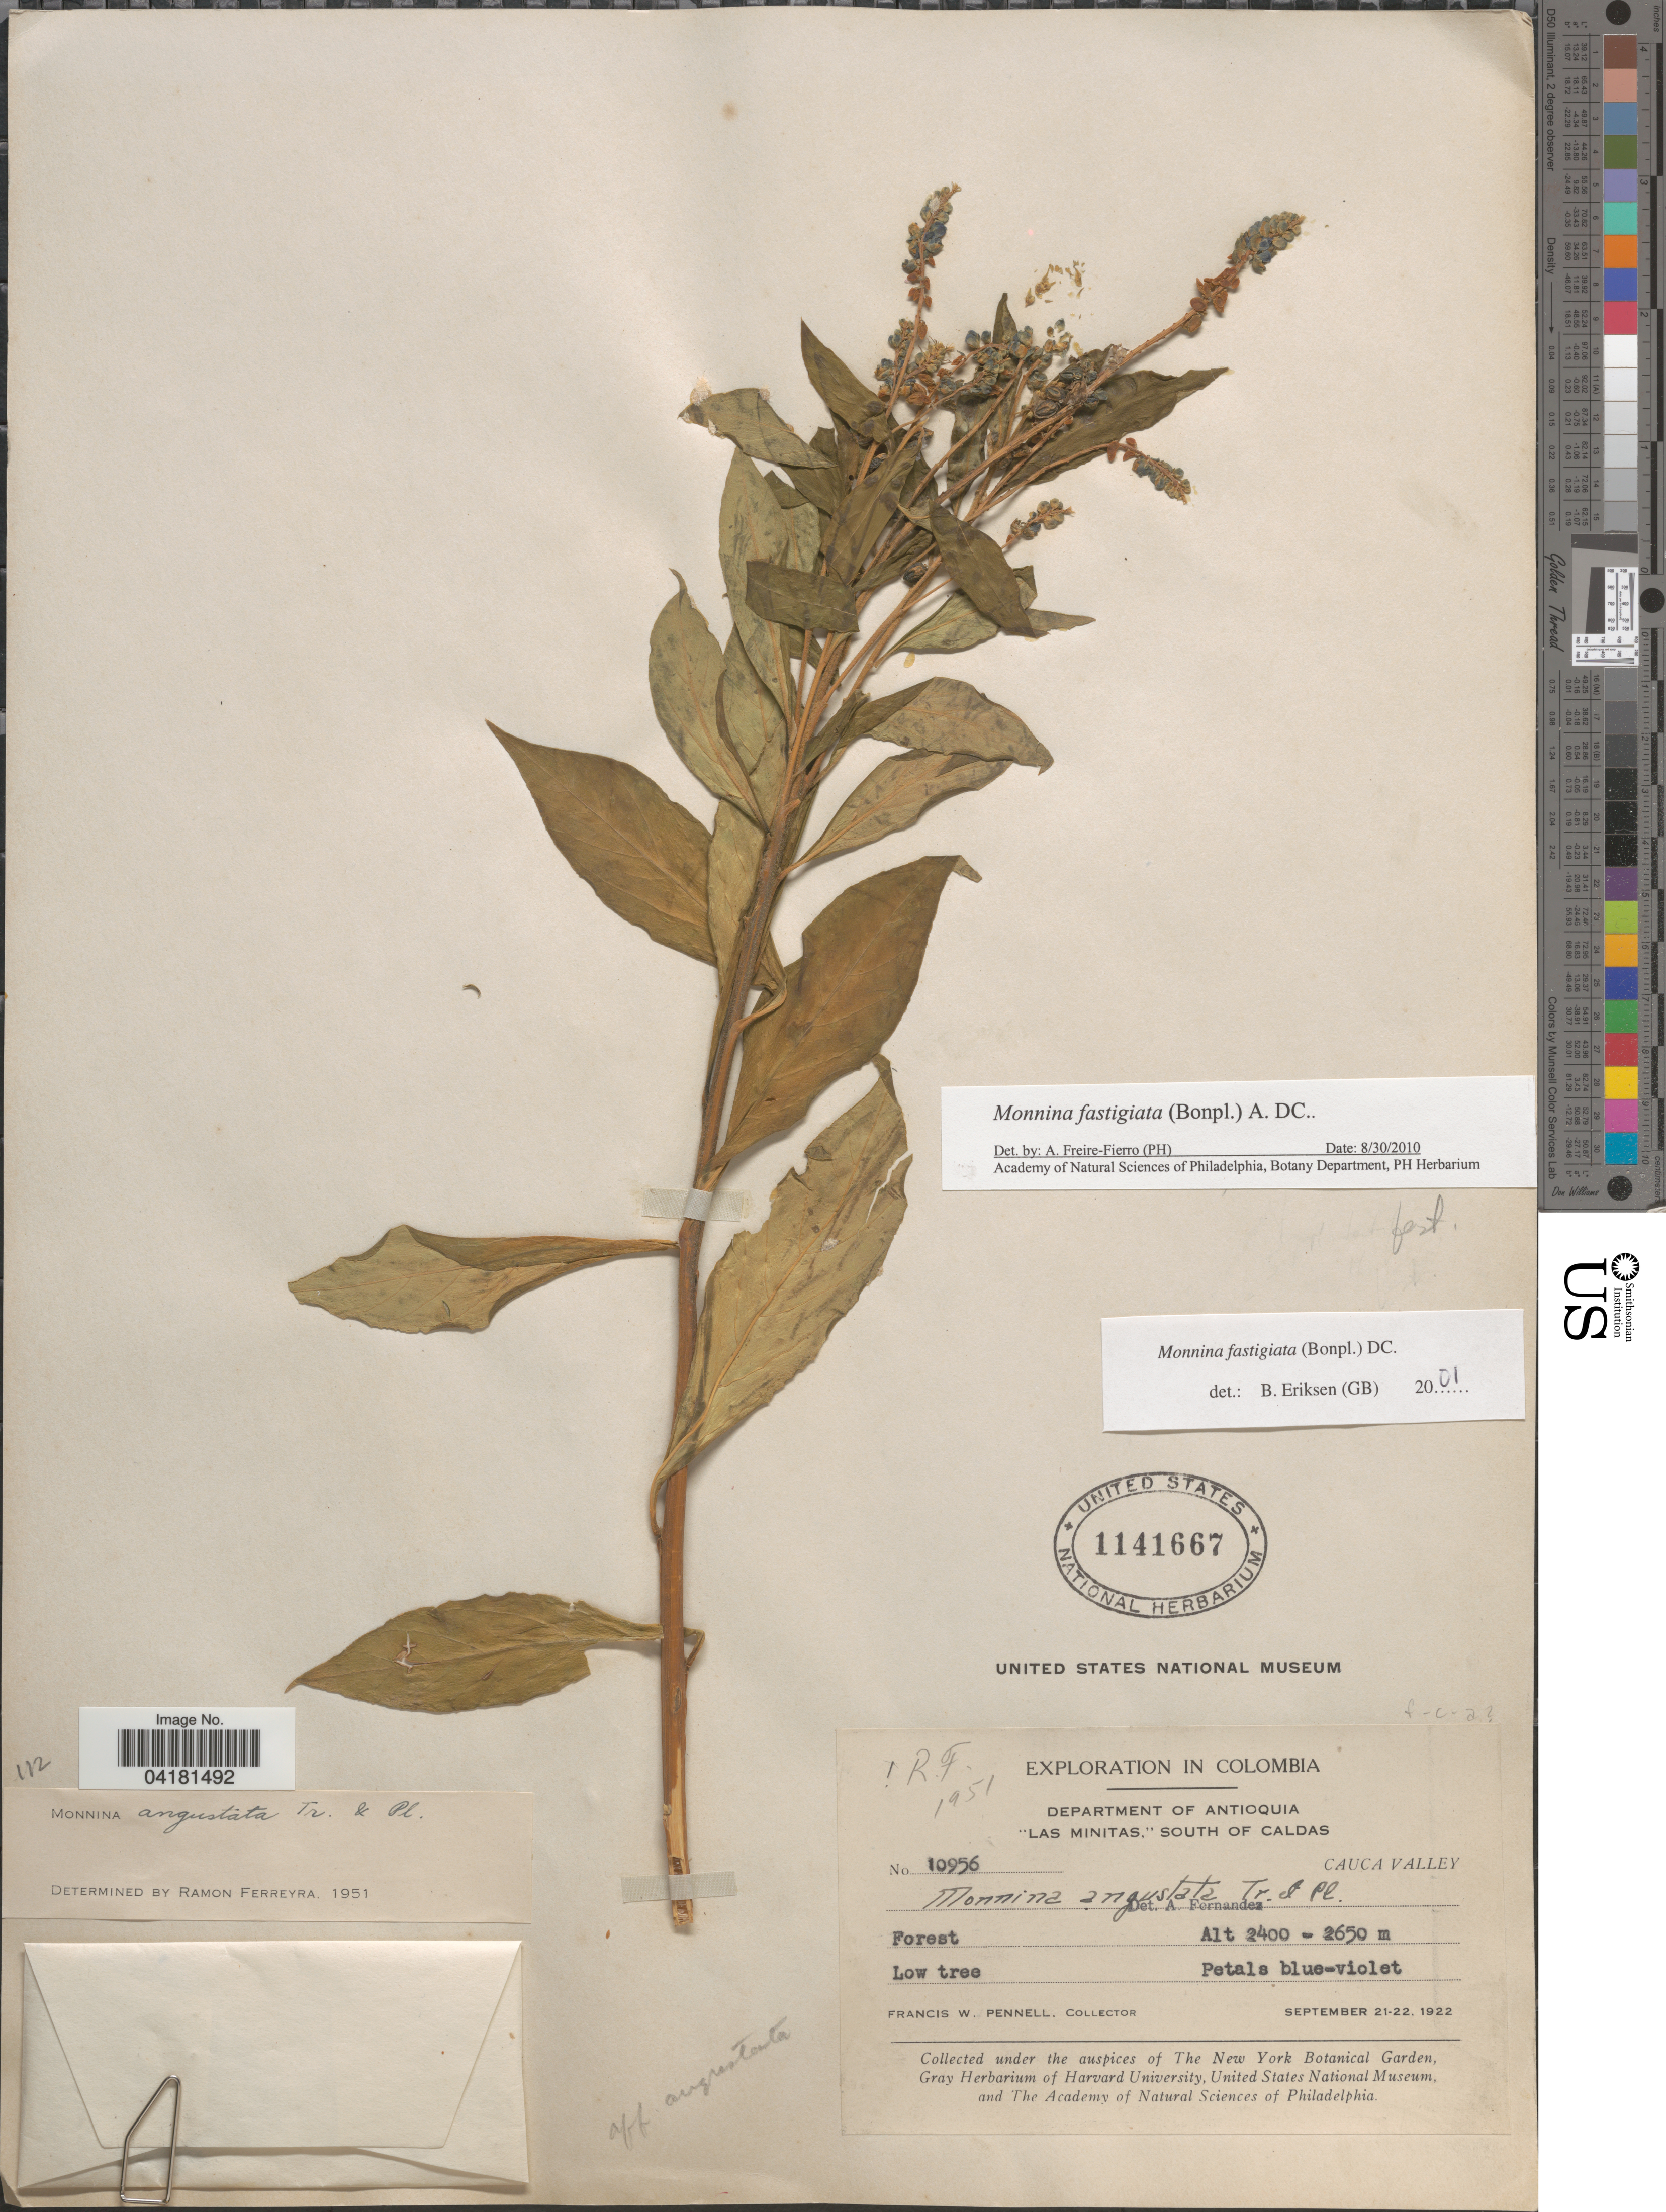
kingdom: Plantae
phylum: Tracheophyta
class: Magnoliopsida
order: Fabales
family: Polygalaceae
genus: Monnina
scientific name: Monnina fastigiata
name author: (Bonpl.) DC.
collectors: F. W. Pennell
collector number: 10956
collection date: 1922-09-21/1922-09-22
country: Colombia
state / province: Antioquia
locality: Exploration in Colombia. Department of Antioquia. "Las Minitas," south of Caldas. Cauca Valley.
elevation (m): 2400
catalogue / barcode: US 1141667